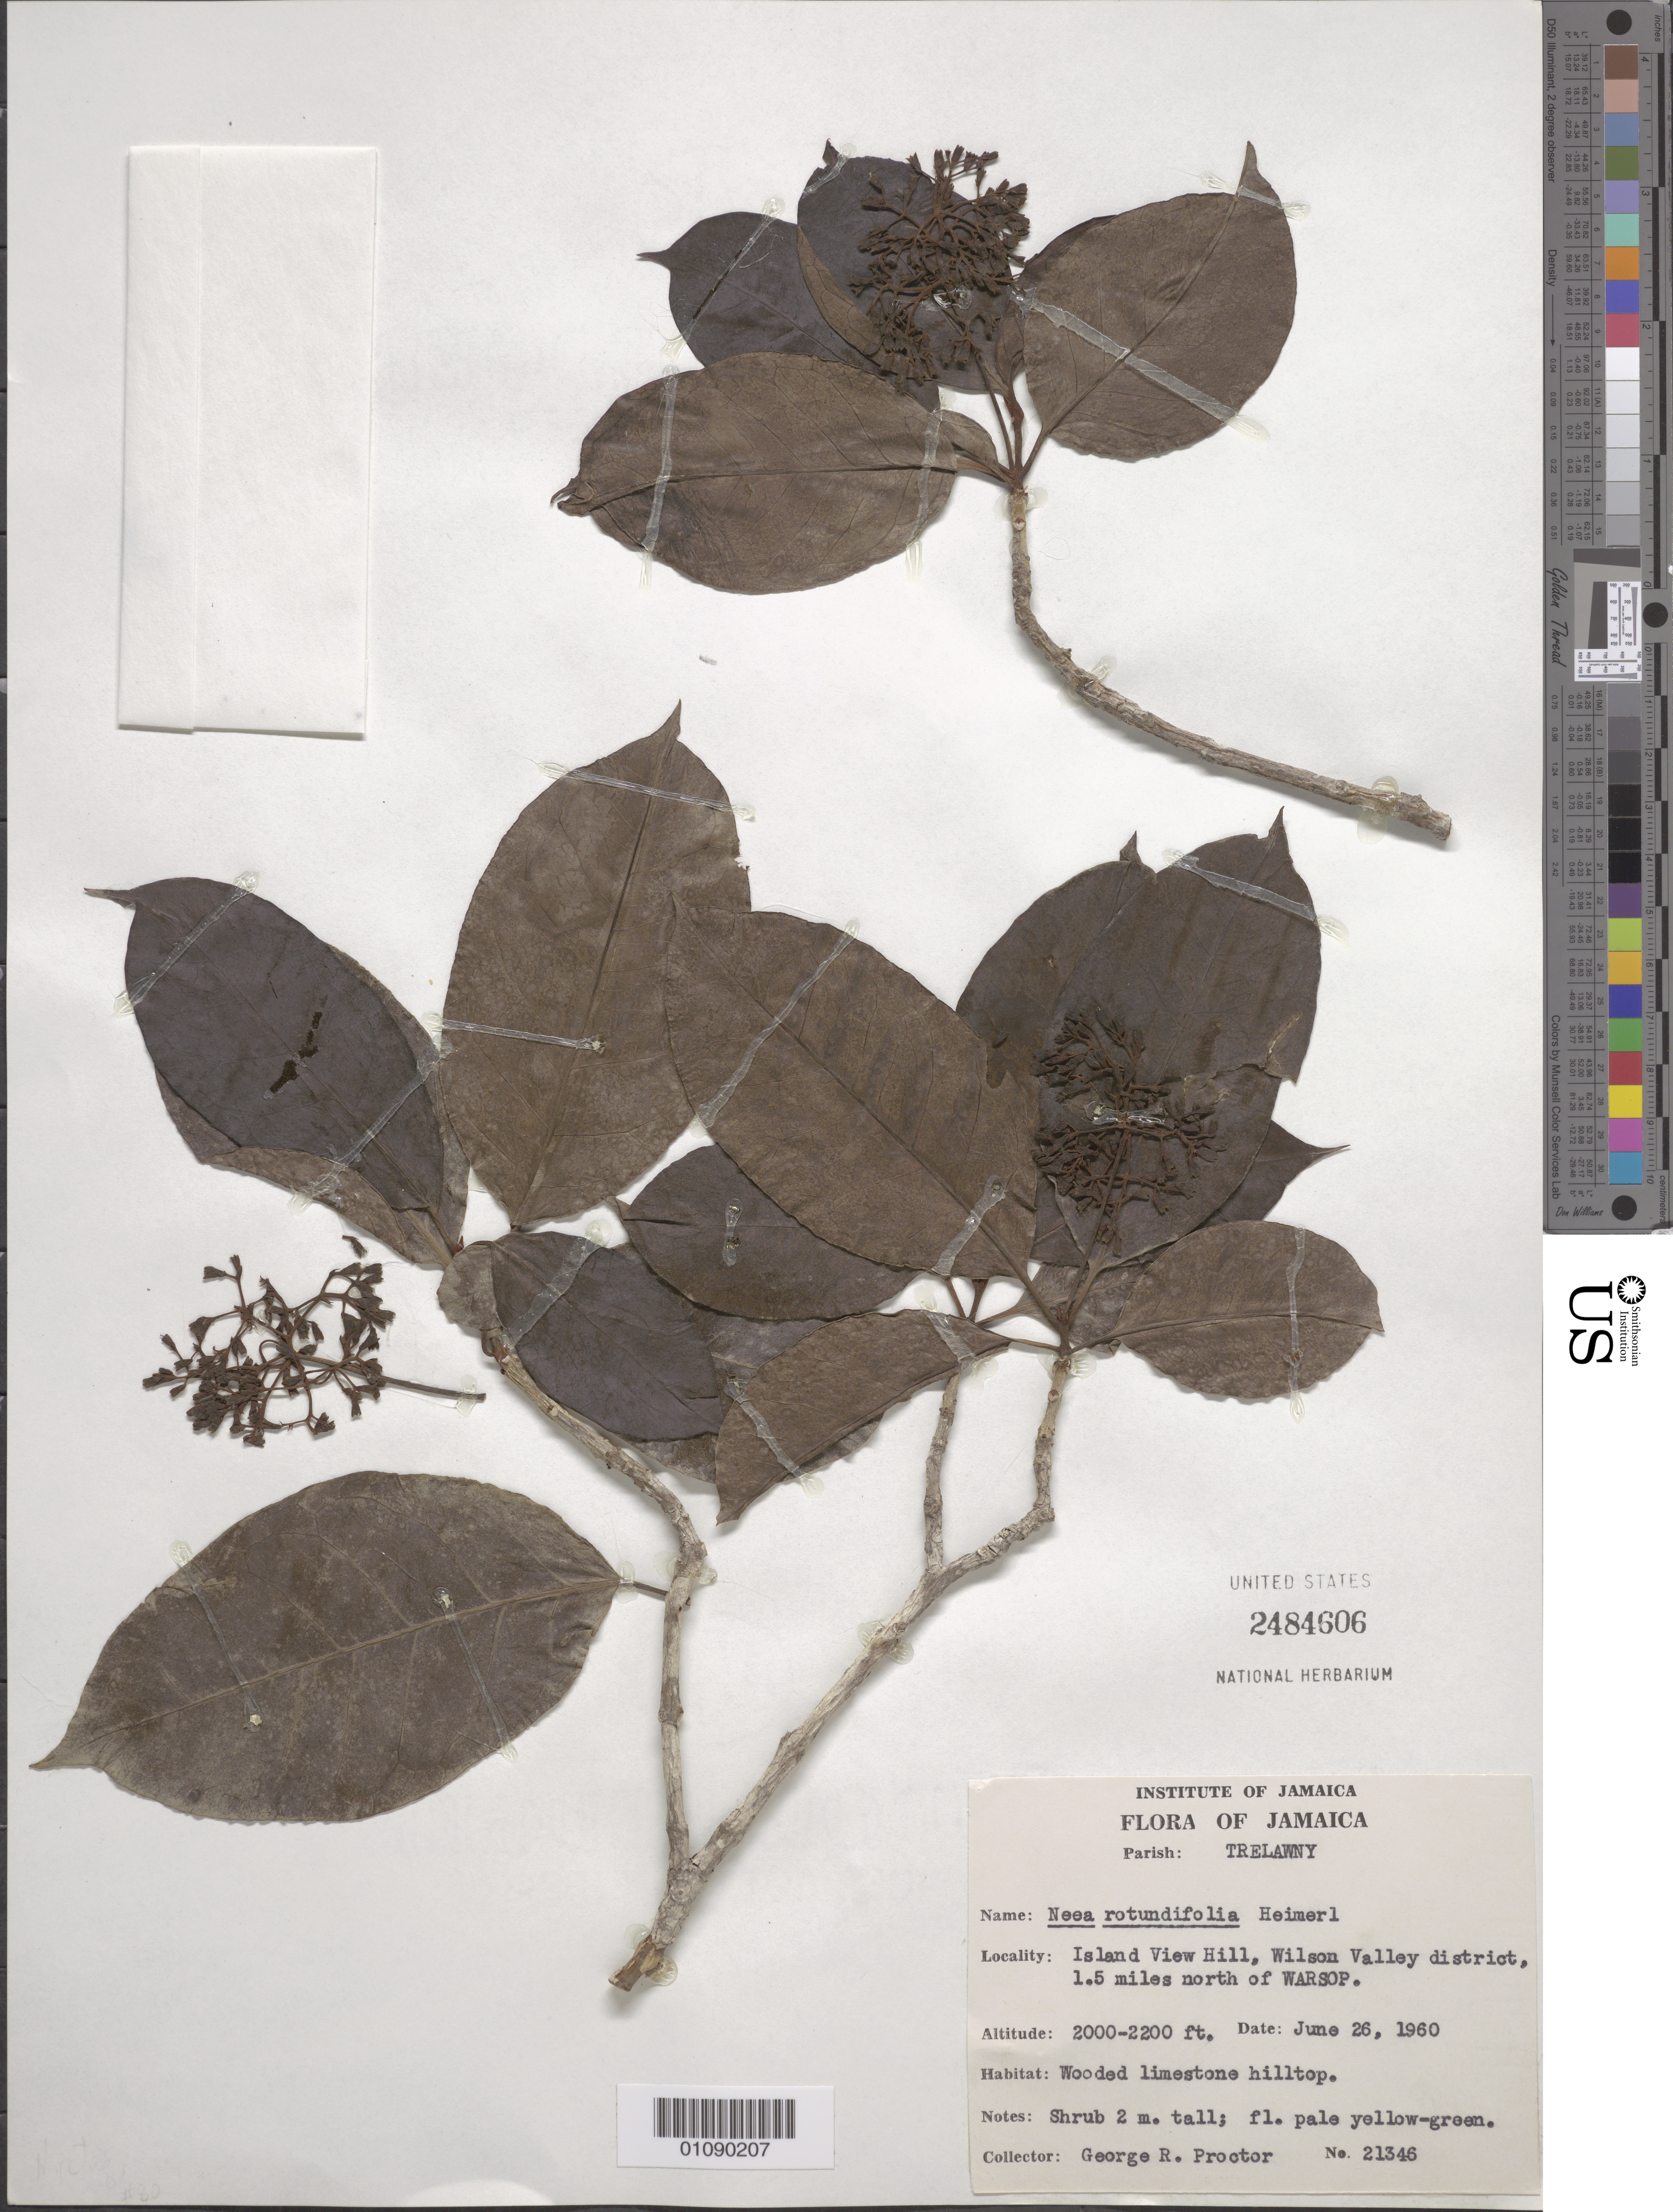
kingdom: Plantae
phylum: Tracheophyta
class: Magnoliopsida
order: Caryophyllales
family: Nyctaginaceae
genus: Neea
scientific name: Neea nigricans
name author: (Sw.) Fawc. & Rendle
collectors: G. R. Proctor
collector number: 21346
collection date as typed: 26 Jun 1960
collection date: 1960-06-26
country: Jamaica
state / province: Trelawny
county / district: Wilson Valley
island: Jamaica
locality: Parish: Trelawny. Island View Hill, Wilson Valley district, 1.5 miles N of Warsop.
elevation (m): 610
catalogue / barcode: US 2484606